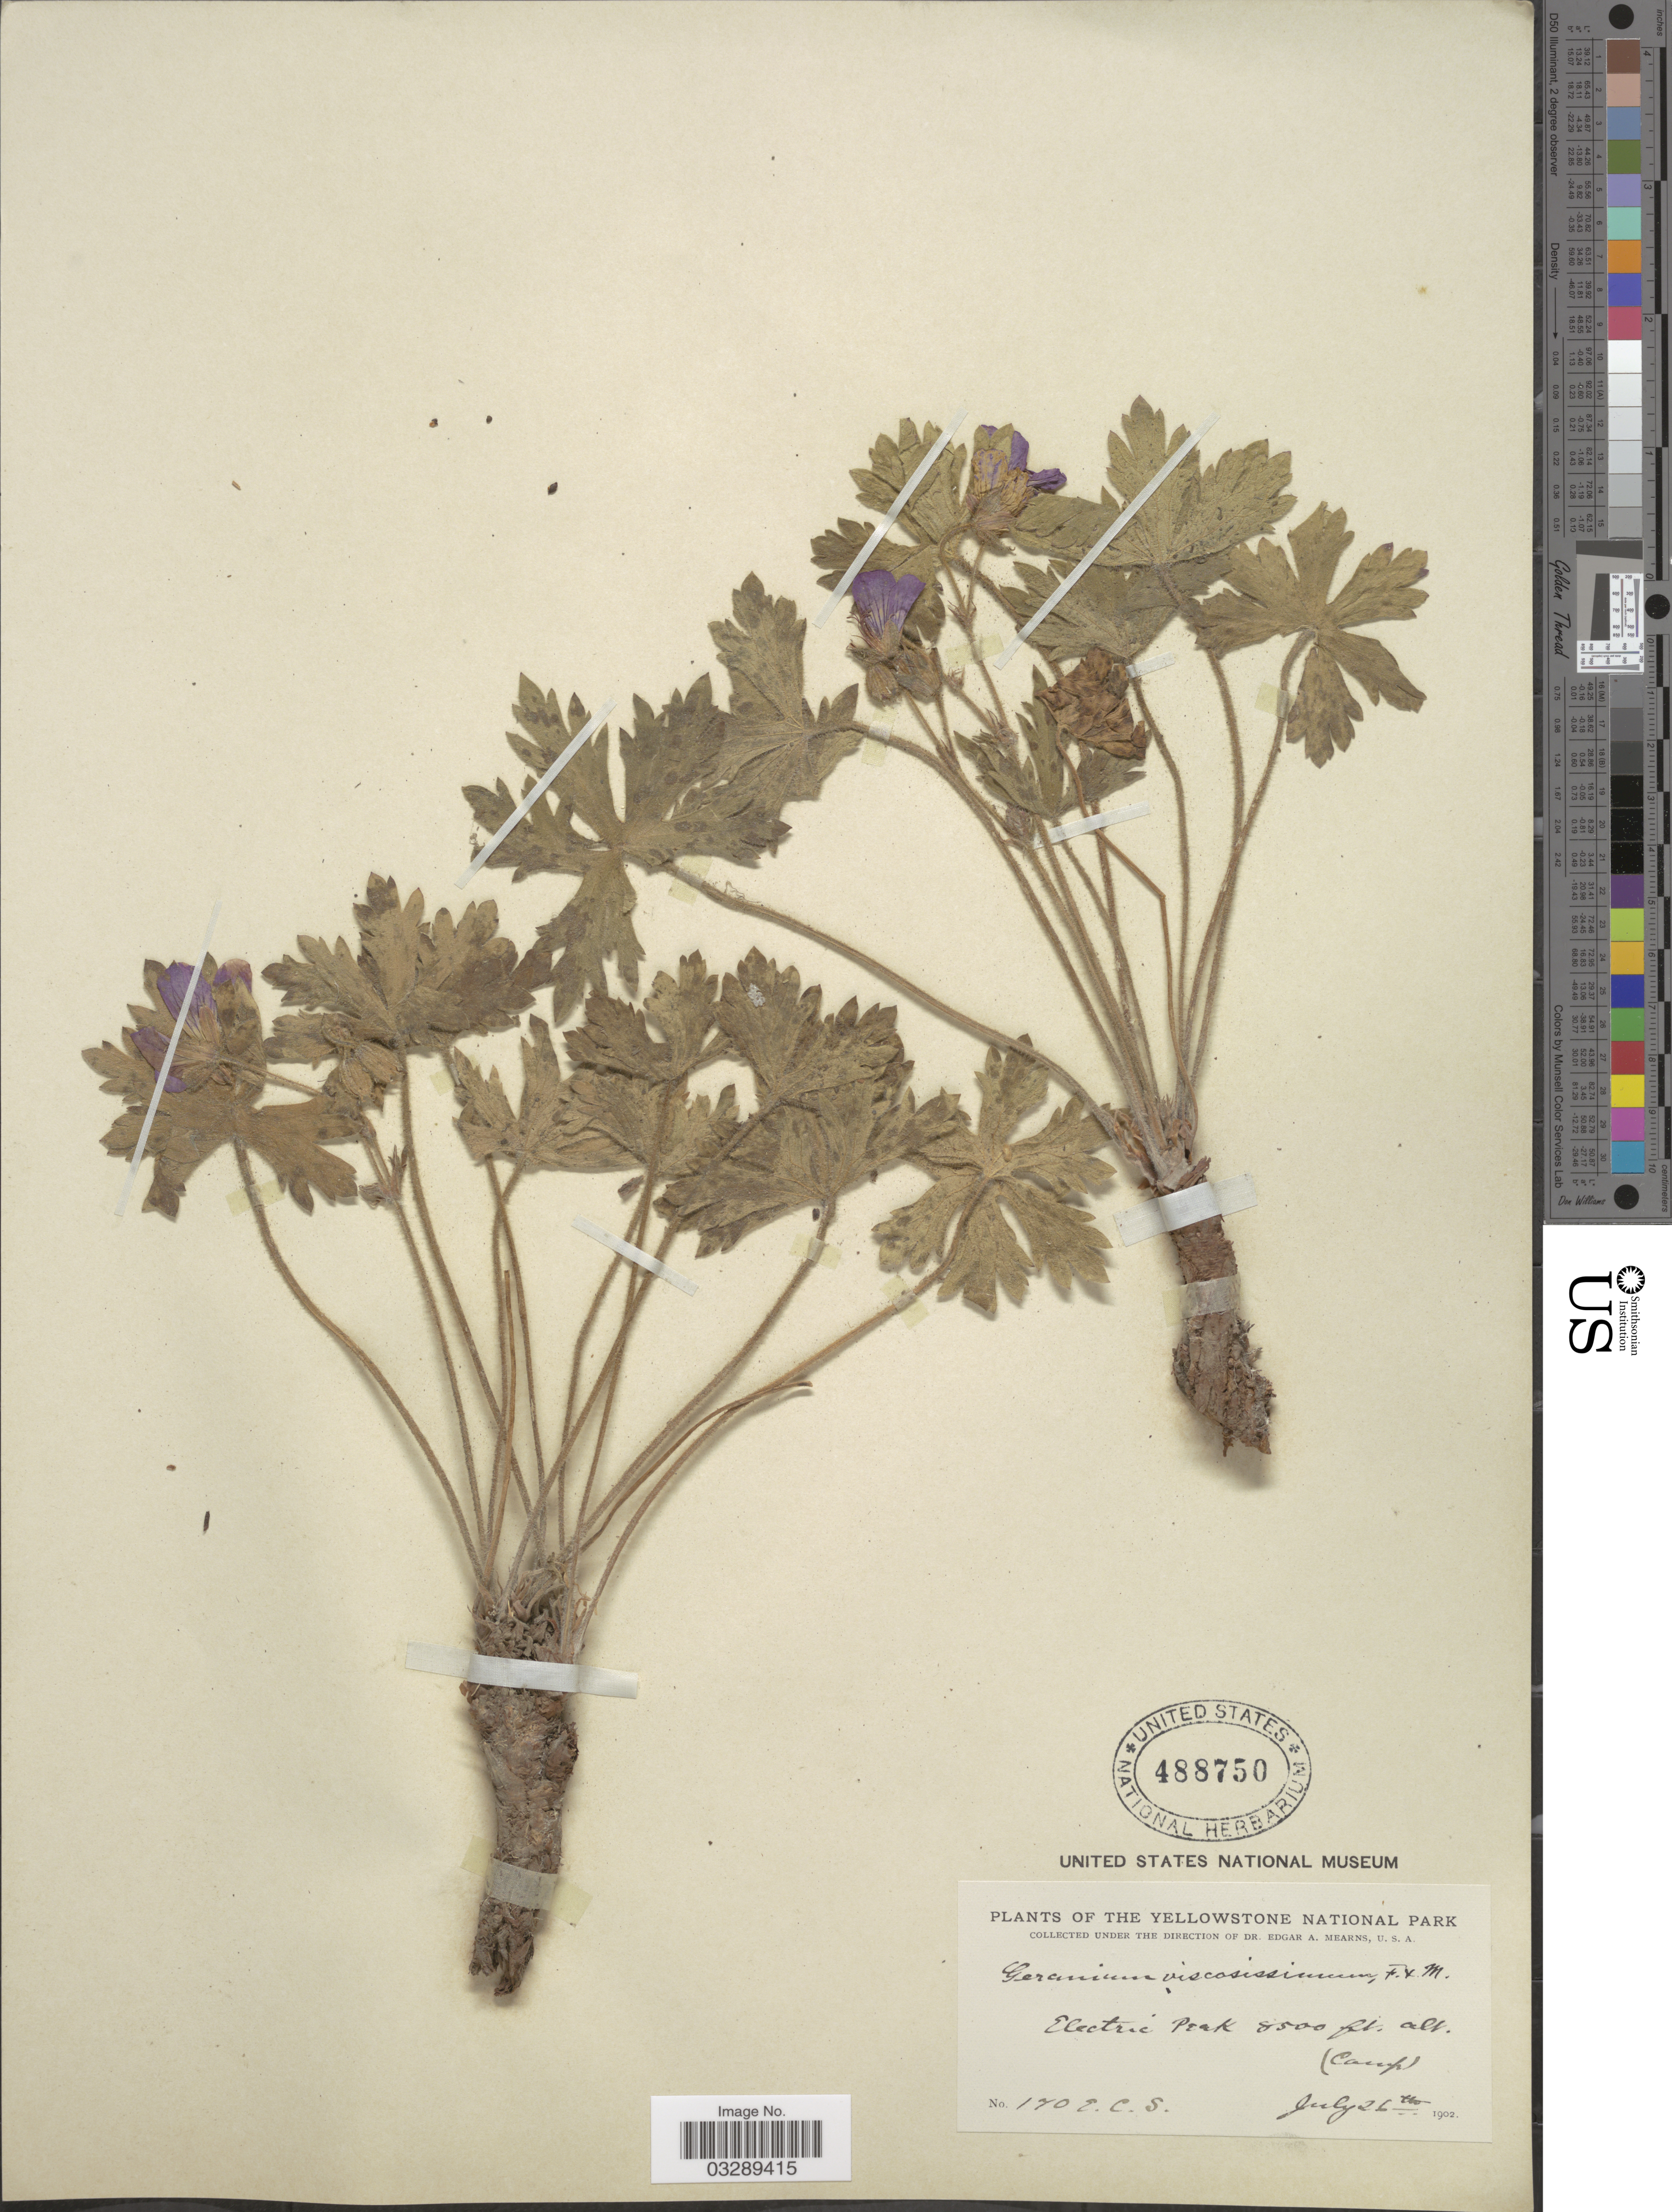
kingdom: Plantae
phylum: Tracheophyta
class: Magnoliopsida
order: Geraniales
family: Geraniaceae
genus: Geranium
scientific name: Geranium viscosissimum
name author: Fisch. & C.A. Mey.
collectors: E. C. Smith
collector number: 170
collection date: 1902-07-26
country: United States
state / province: Montana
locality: Yellowstone National Park. Electric Peak.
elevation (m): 2591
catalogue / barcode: US 488750